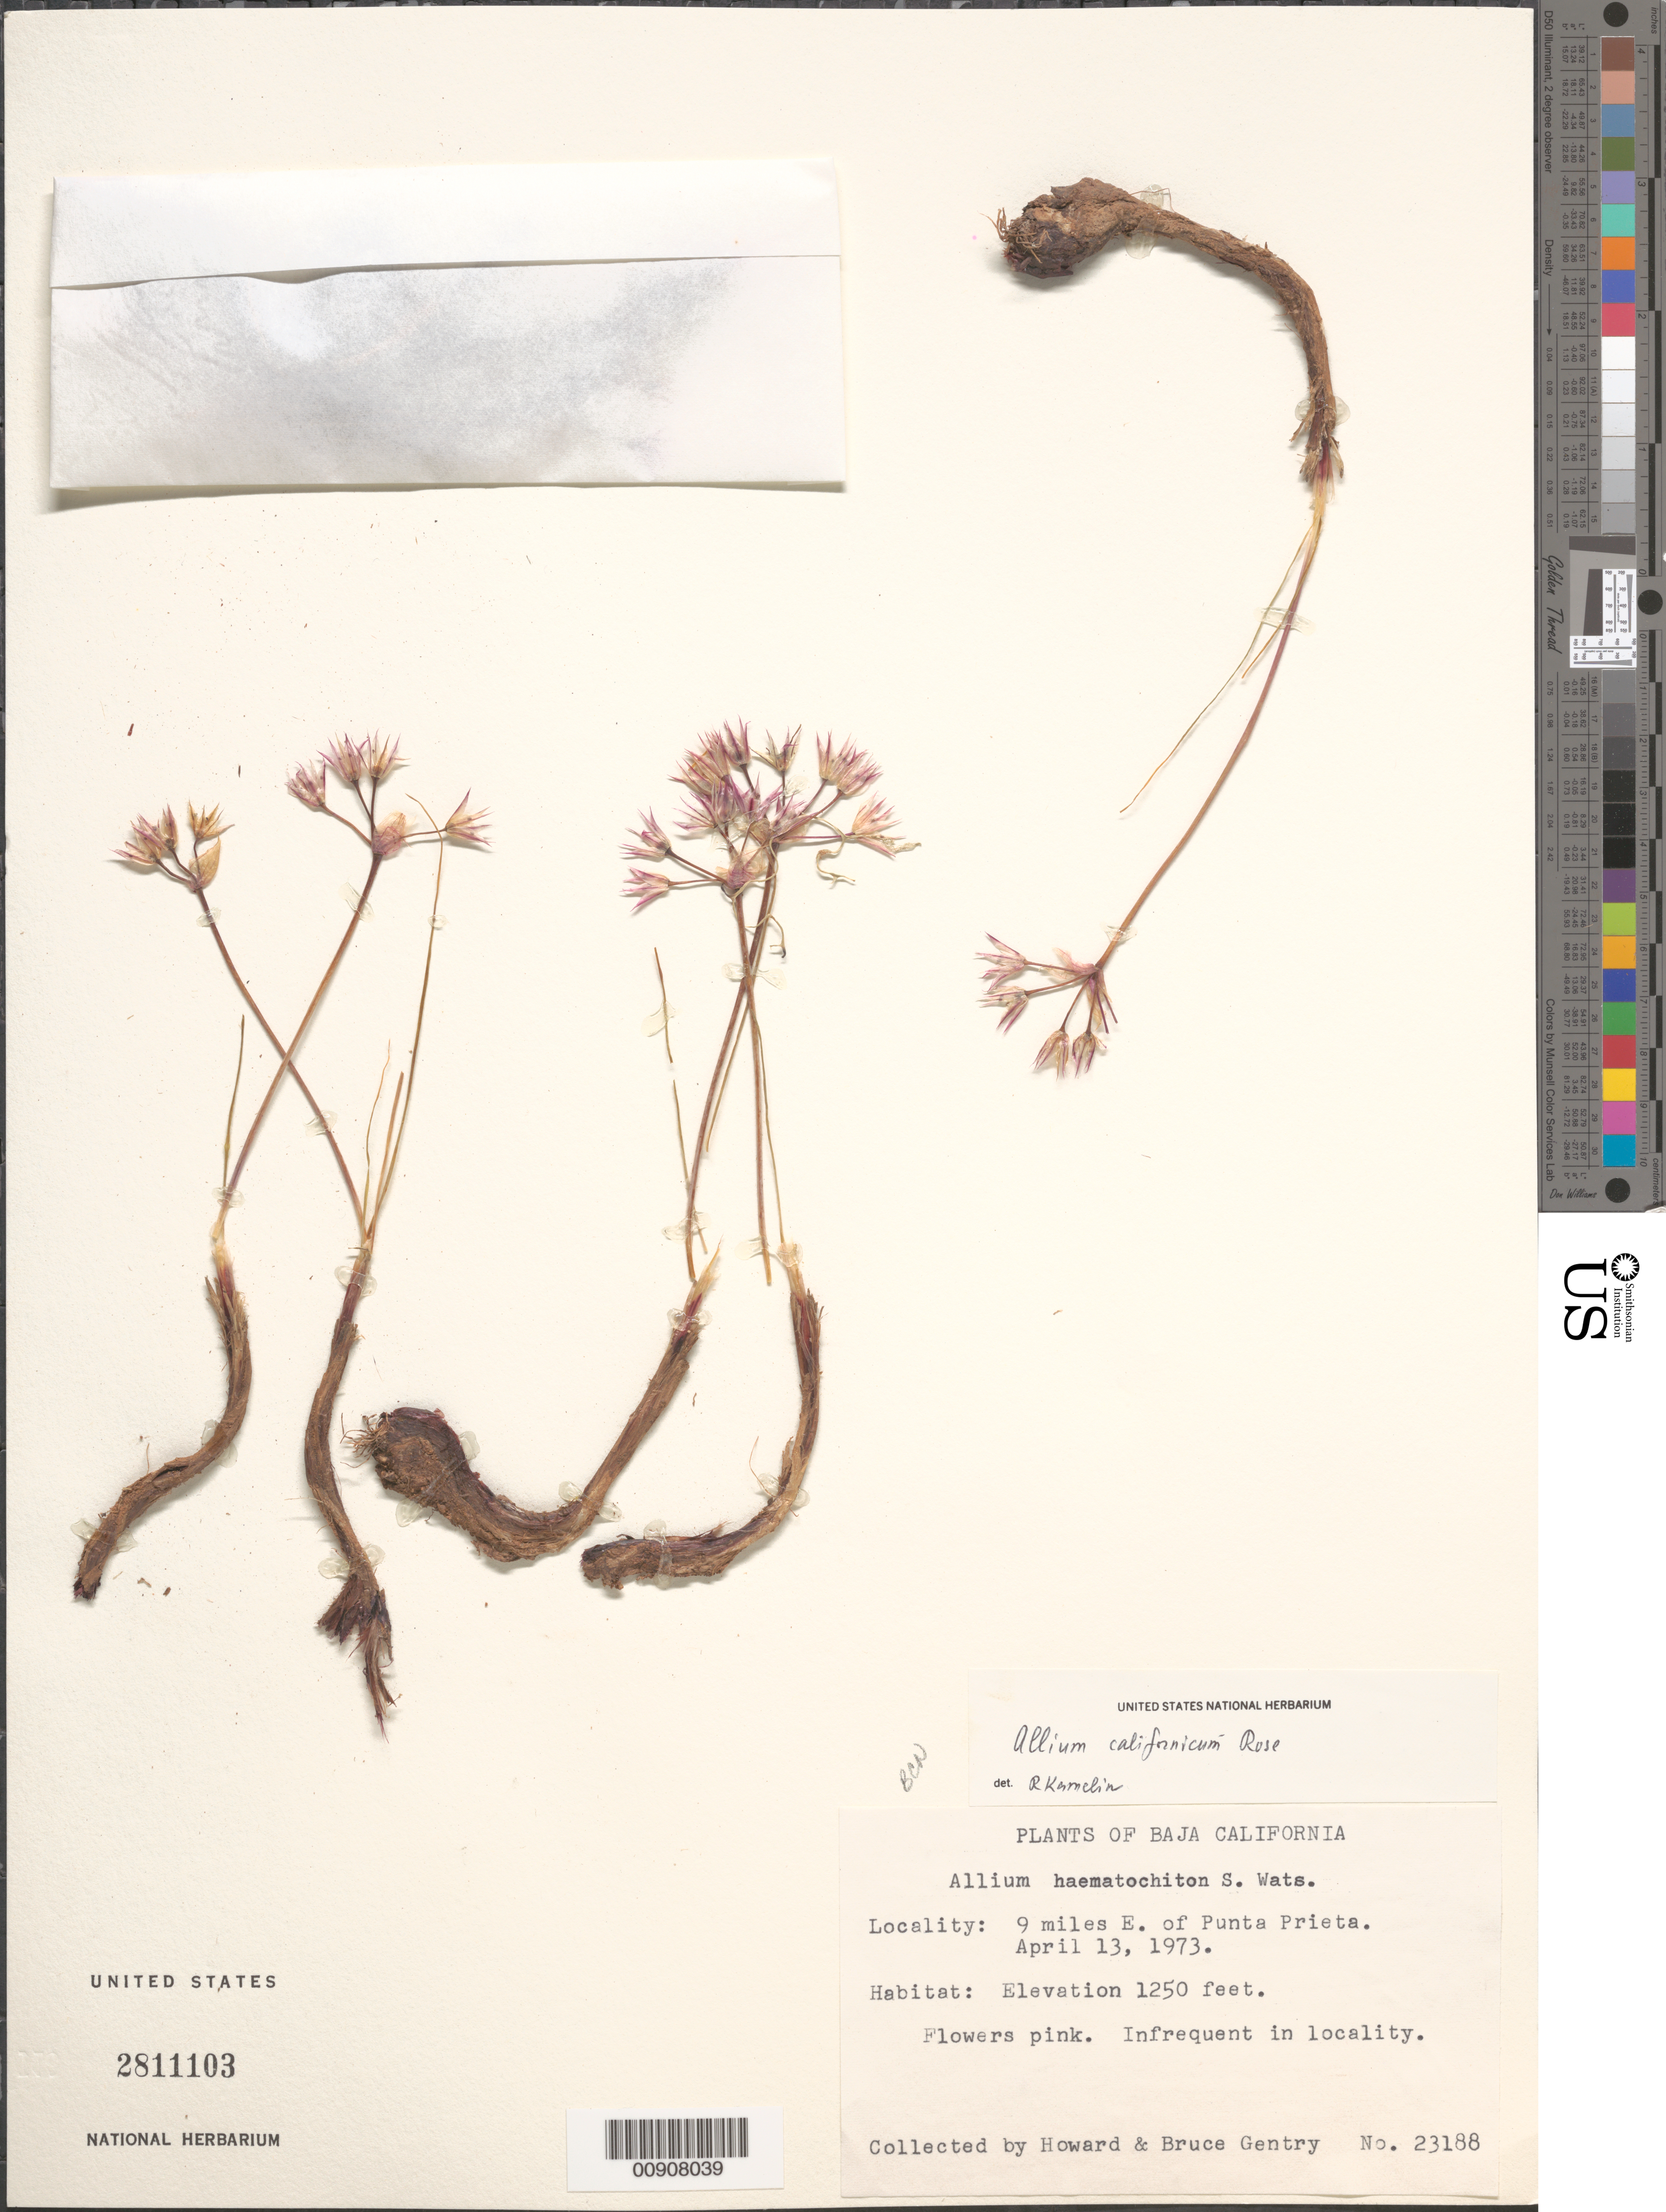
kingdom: Plantae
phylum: Tracheophyta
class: Liliopsida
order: Asparagales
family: Amaryllidaceae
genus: Allium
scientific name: Allium californicum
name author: Rose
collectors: H. S. Gentry & B. Gentry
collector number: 23188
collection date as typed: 13 Apr 1973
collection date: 1973-04-13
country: Mexico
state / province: Baja California Norte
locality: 9 miles E of Punta Prieta. Baja California.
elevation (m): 381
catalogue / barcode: US 2811103